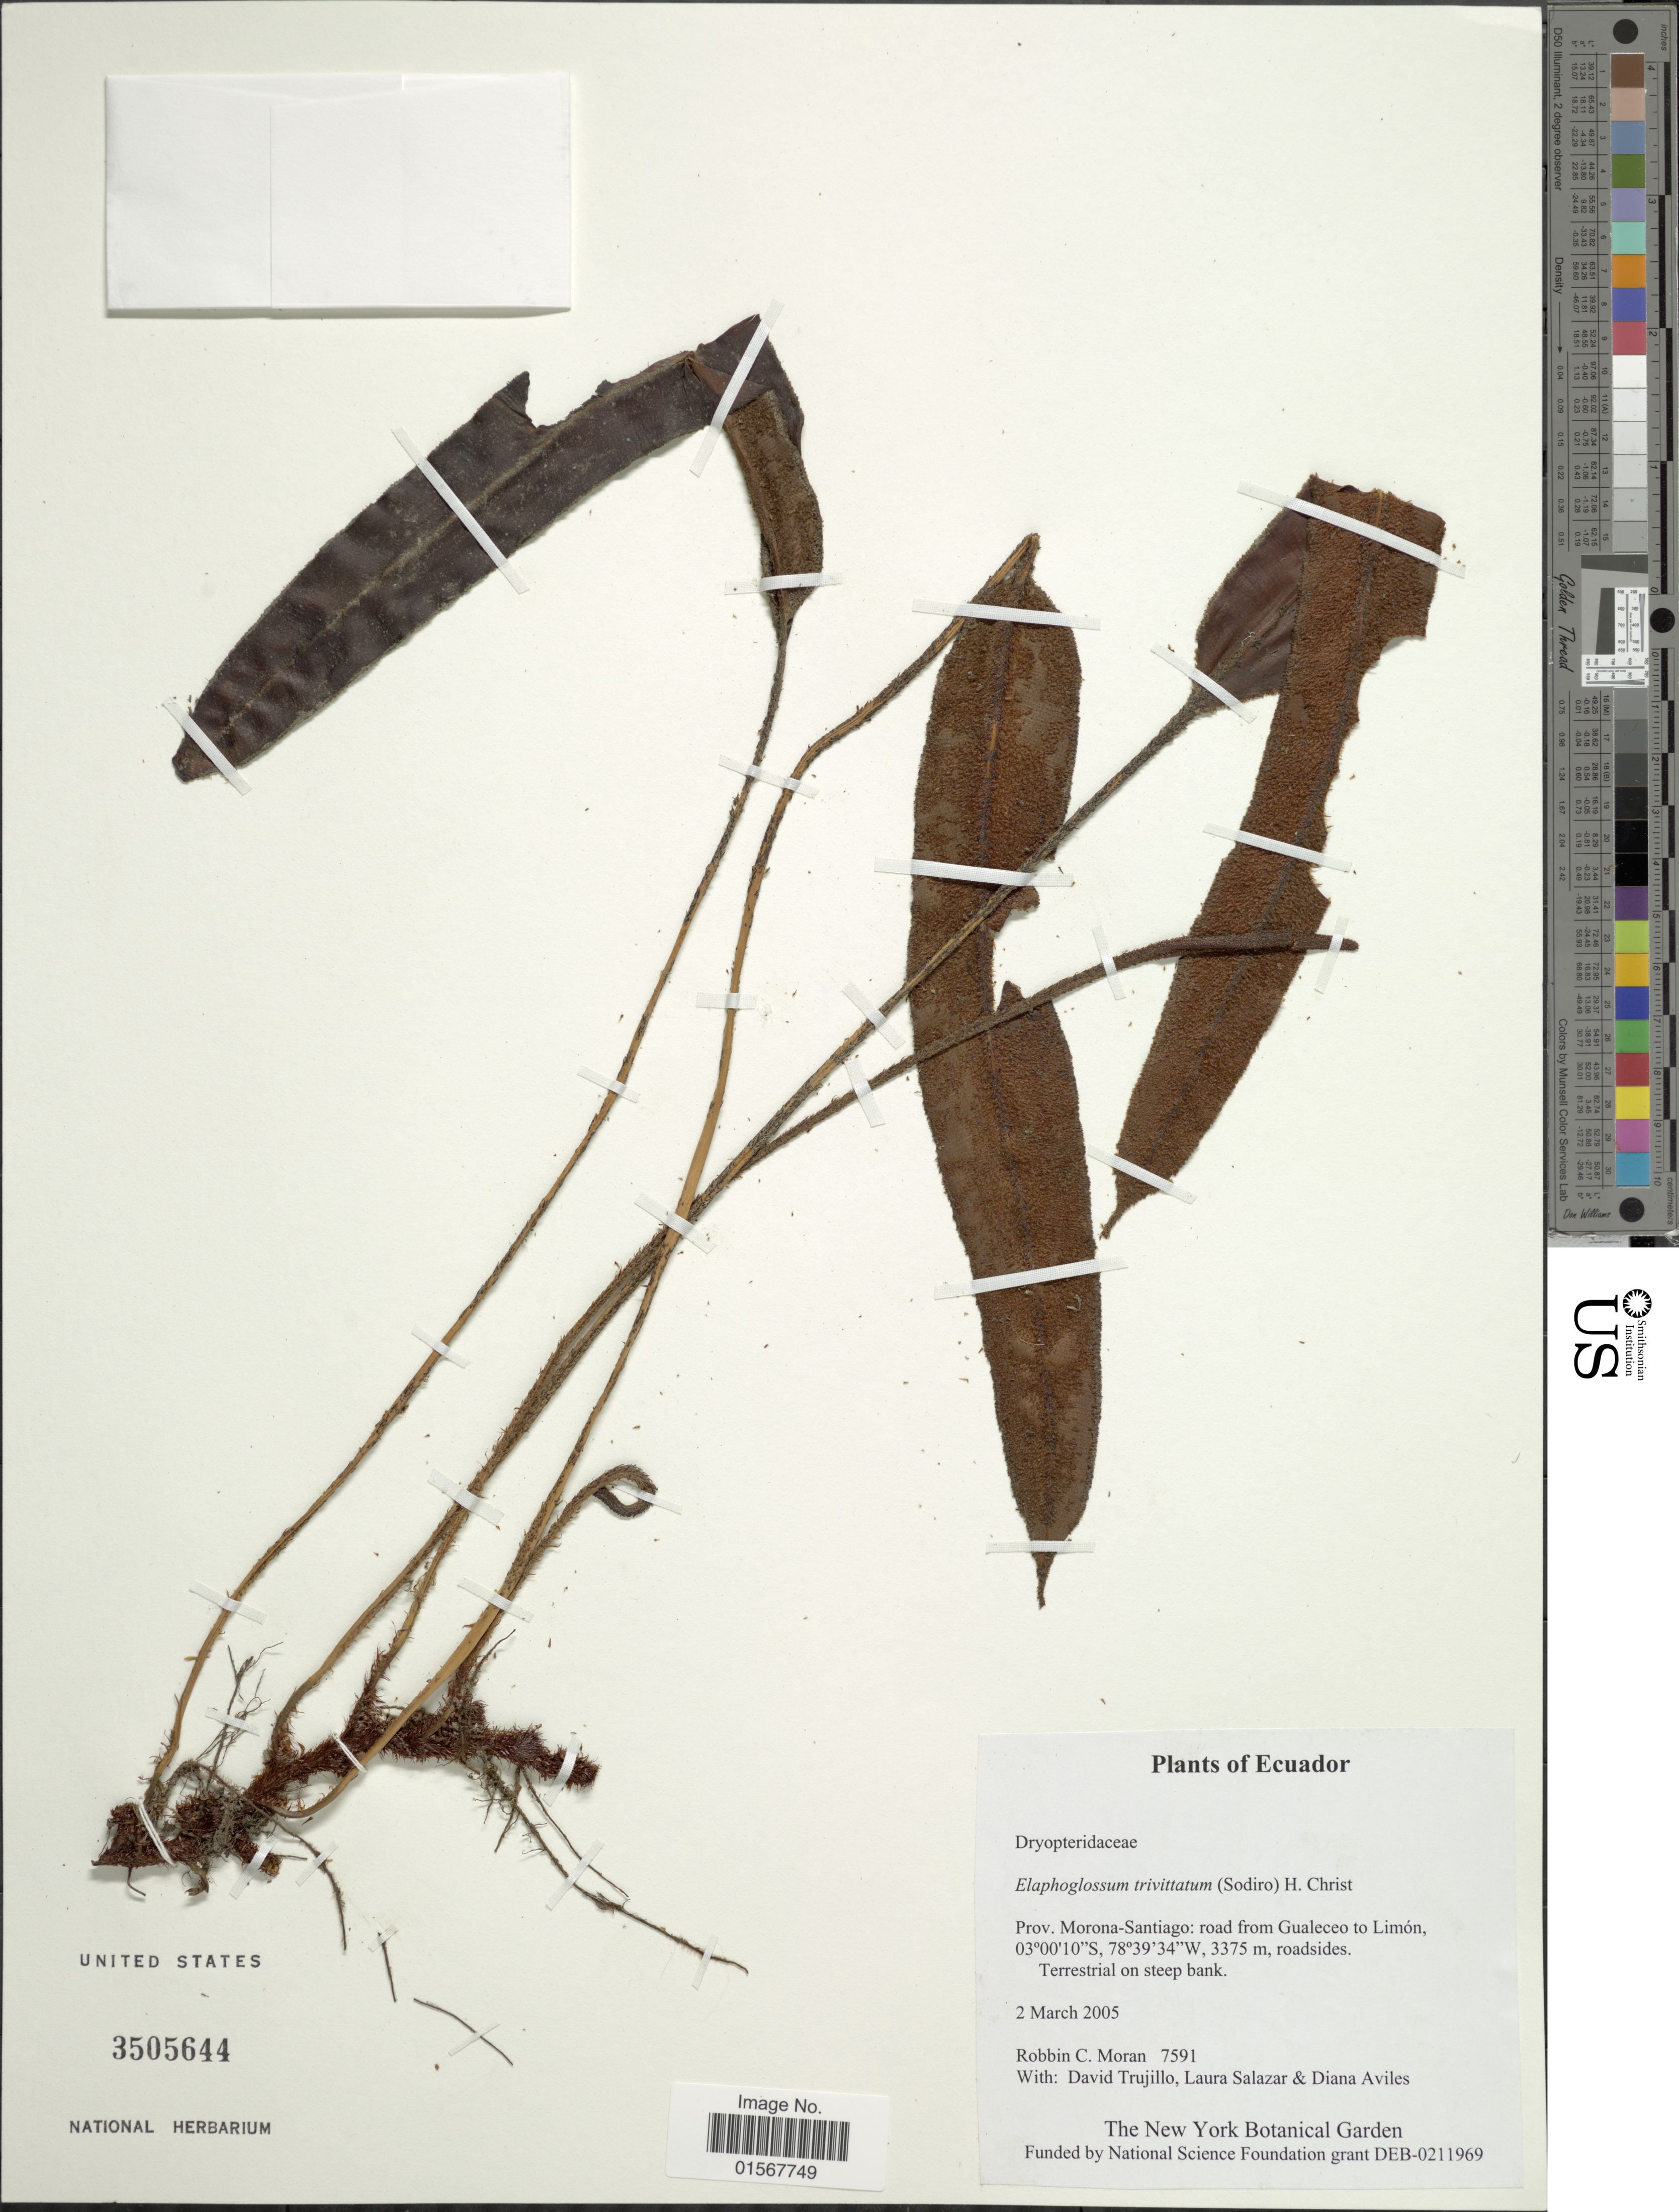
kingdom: Plantae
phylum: Tracheophyta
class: Polypodiopsida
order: Polypodiales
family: Dryopteridaceae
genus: Elaphoglossum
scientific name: Elaphoglossum trivittatum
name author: (Sodiro) Christ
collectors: R. C. Moran, D. Trujillo, L. Salazar & D. Aviles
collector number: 7591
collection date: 2005-03-02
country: Ecuador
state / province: Morona-Santiago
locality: Prov. Morona-Santiago: road from Gualeceo to Limon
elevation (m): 3375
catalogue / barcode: US 3505644